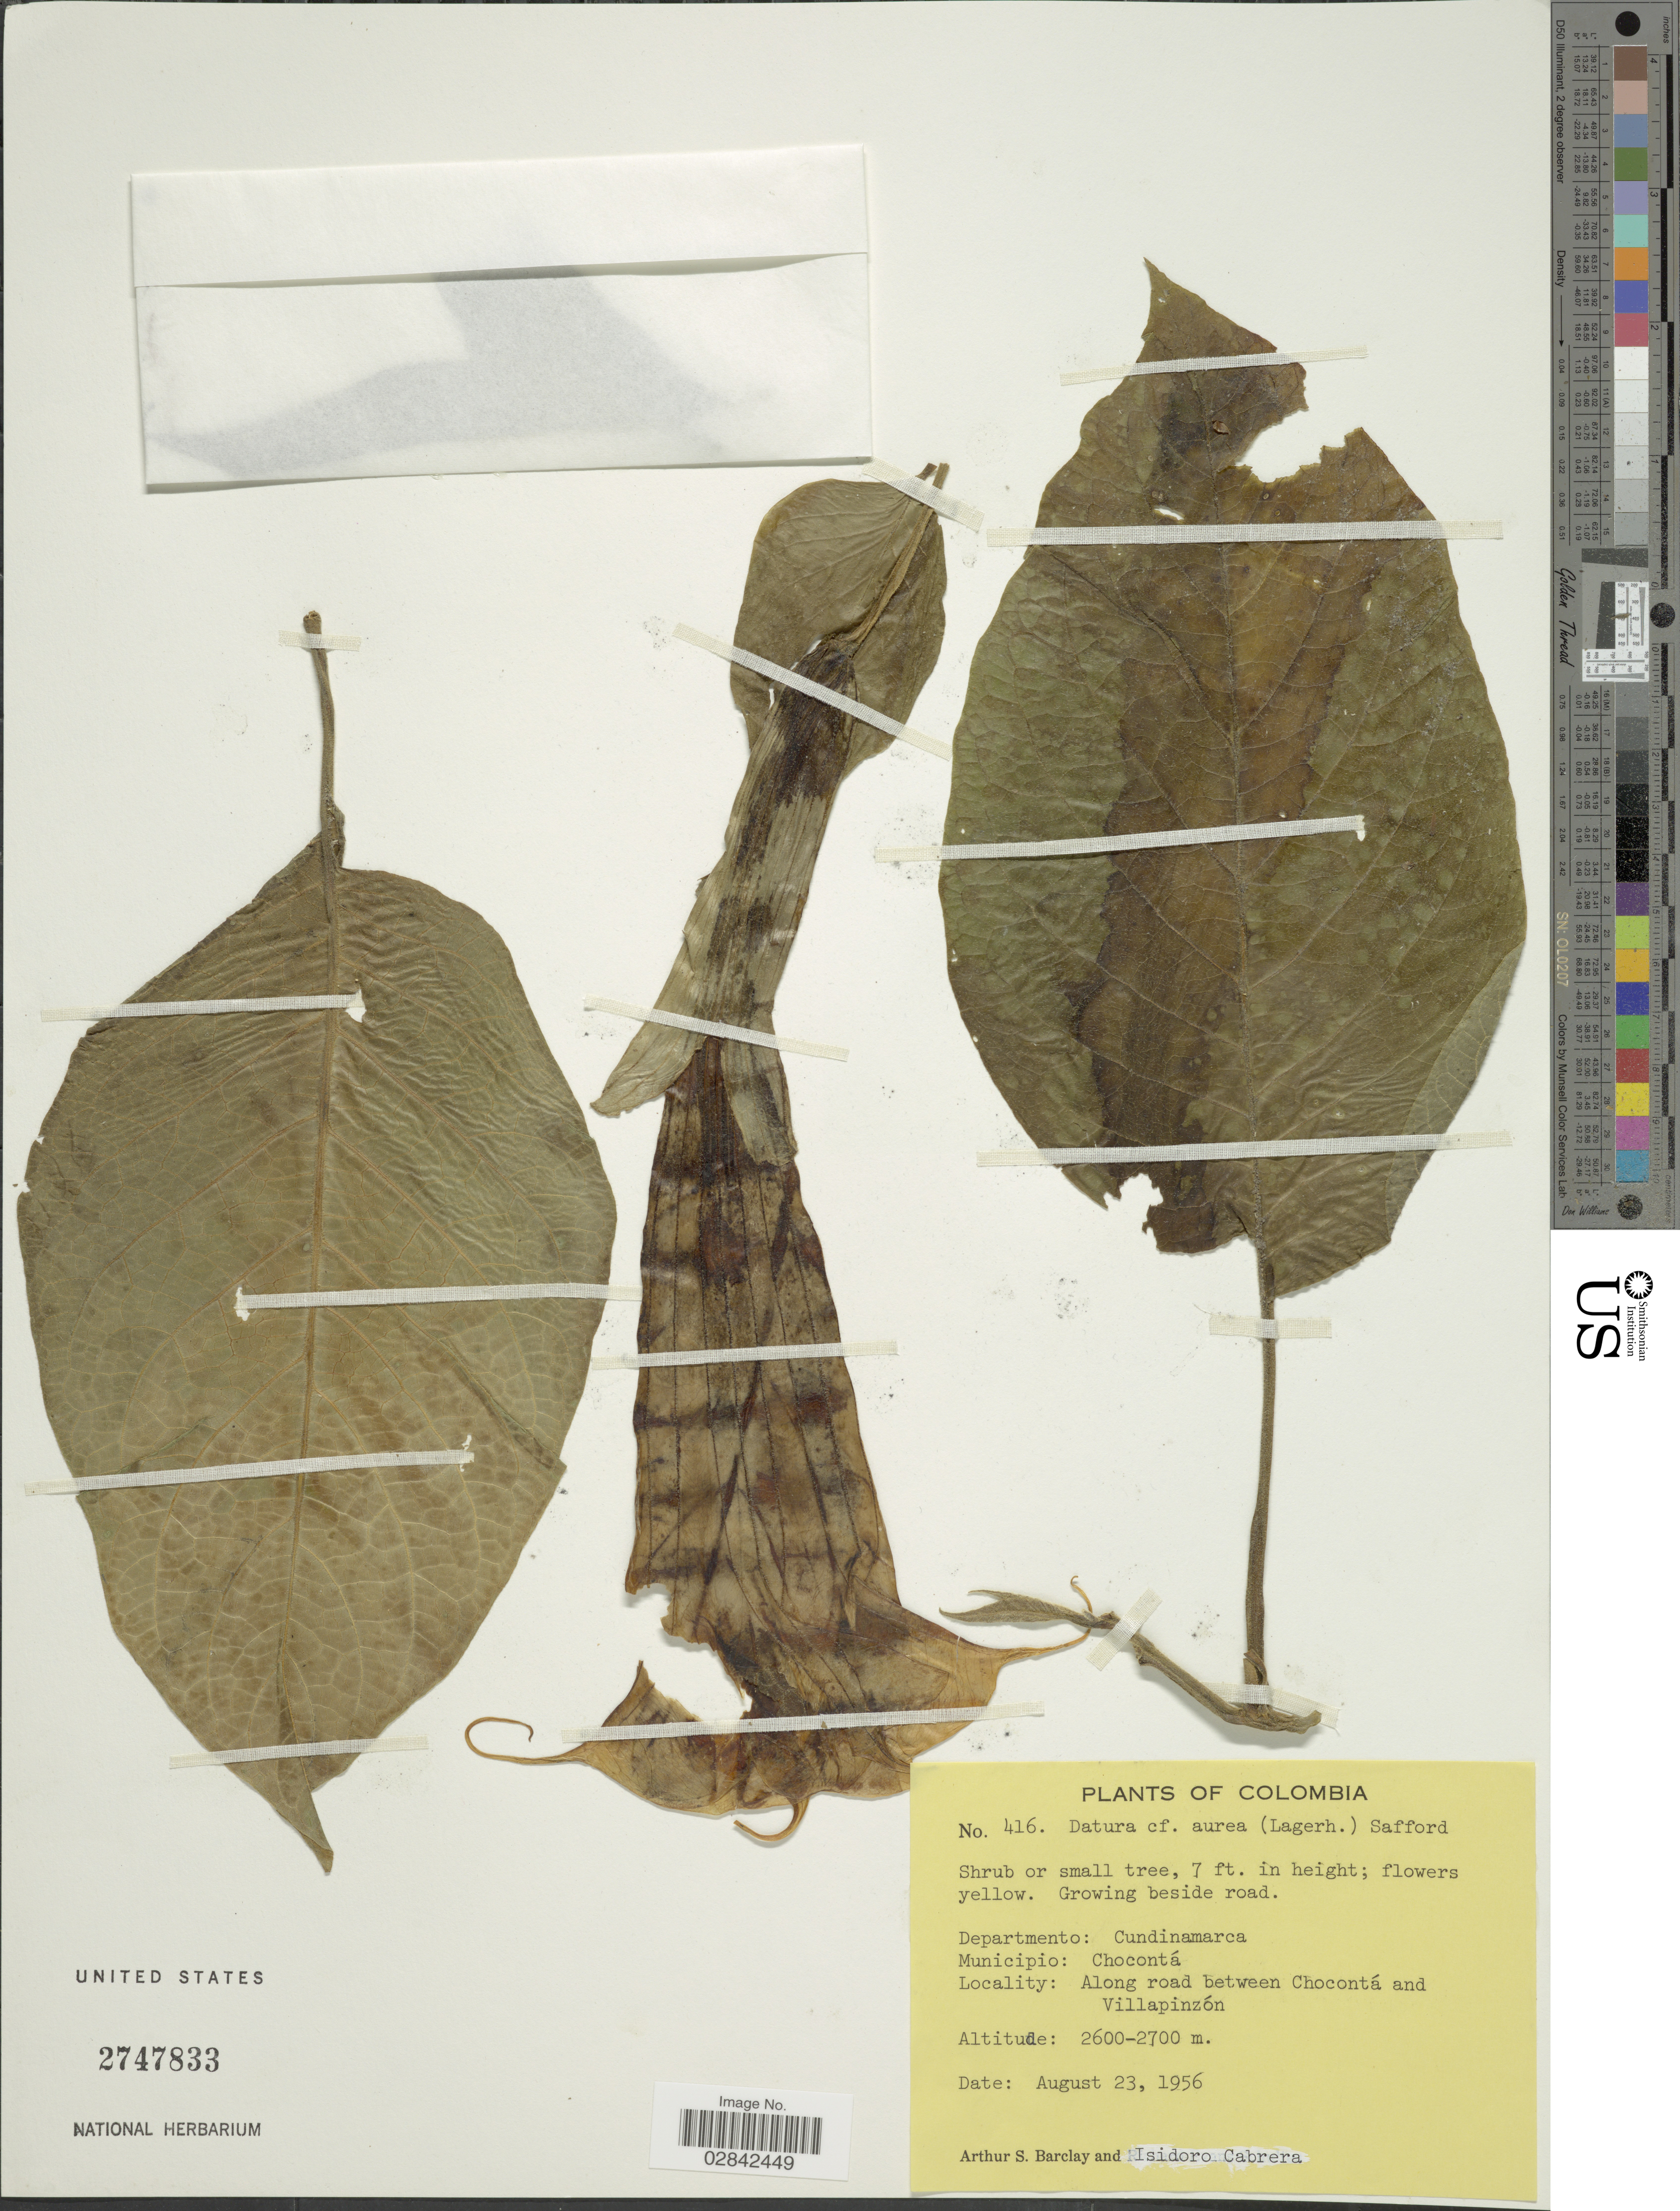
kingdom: Plantae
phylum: Tracheophyta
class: Magnoliopsida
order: Solanales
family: Solanaceae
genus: Brugmansia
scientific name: Brugmansia aurea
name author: Lagerh.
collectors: A. S. Barclay & I. Cabrera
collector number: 416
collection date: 1956-08-23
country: Colombia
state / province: Cundinamarca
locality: Departmento: Cundinamarca. Municipio: Chocontá. Along road between Chocontá and Villapinzón.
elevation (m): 2600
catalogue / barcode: US 2747833